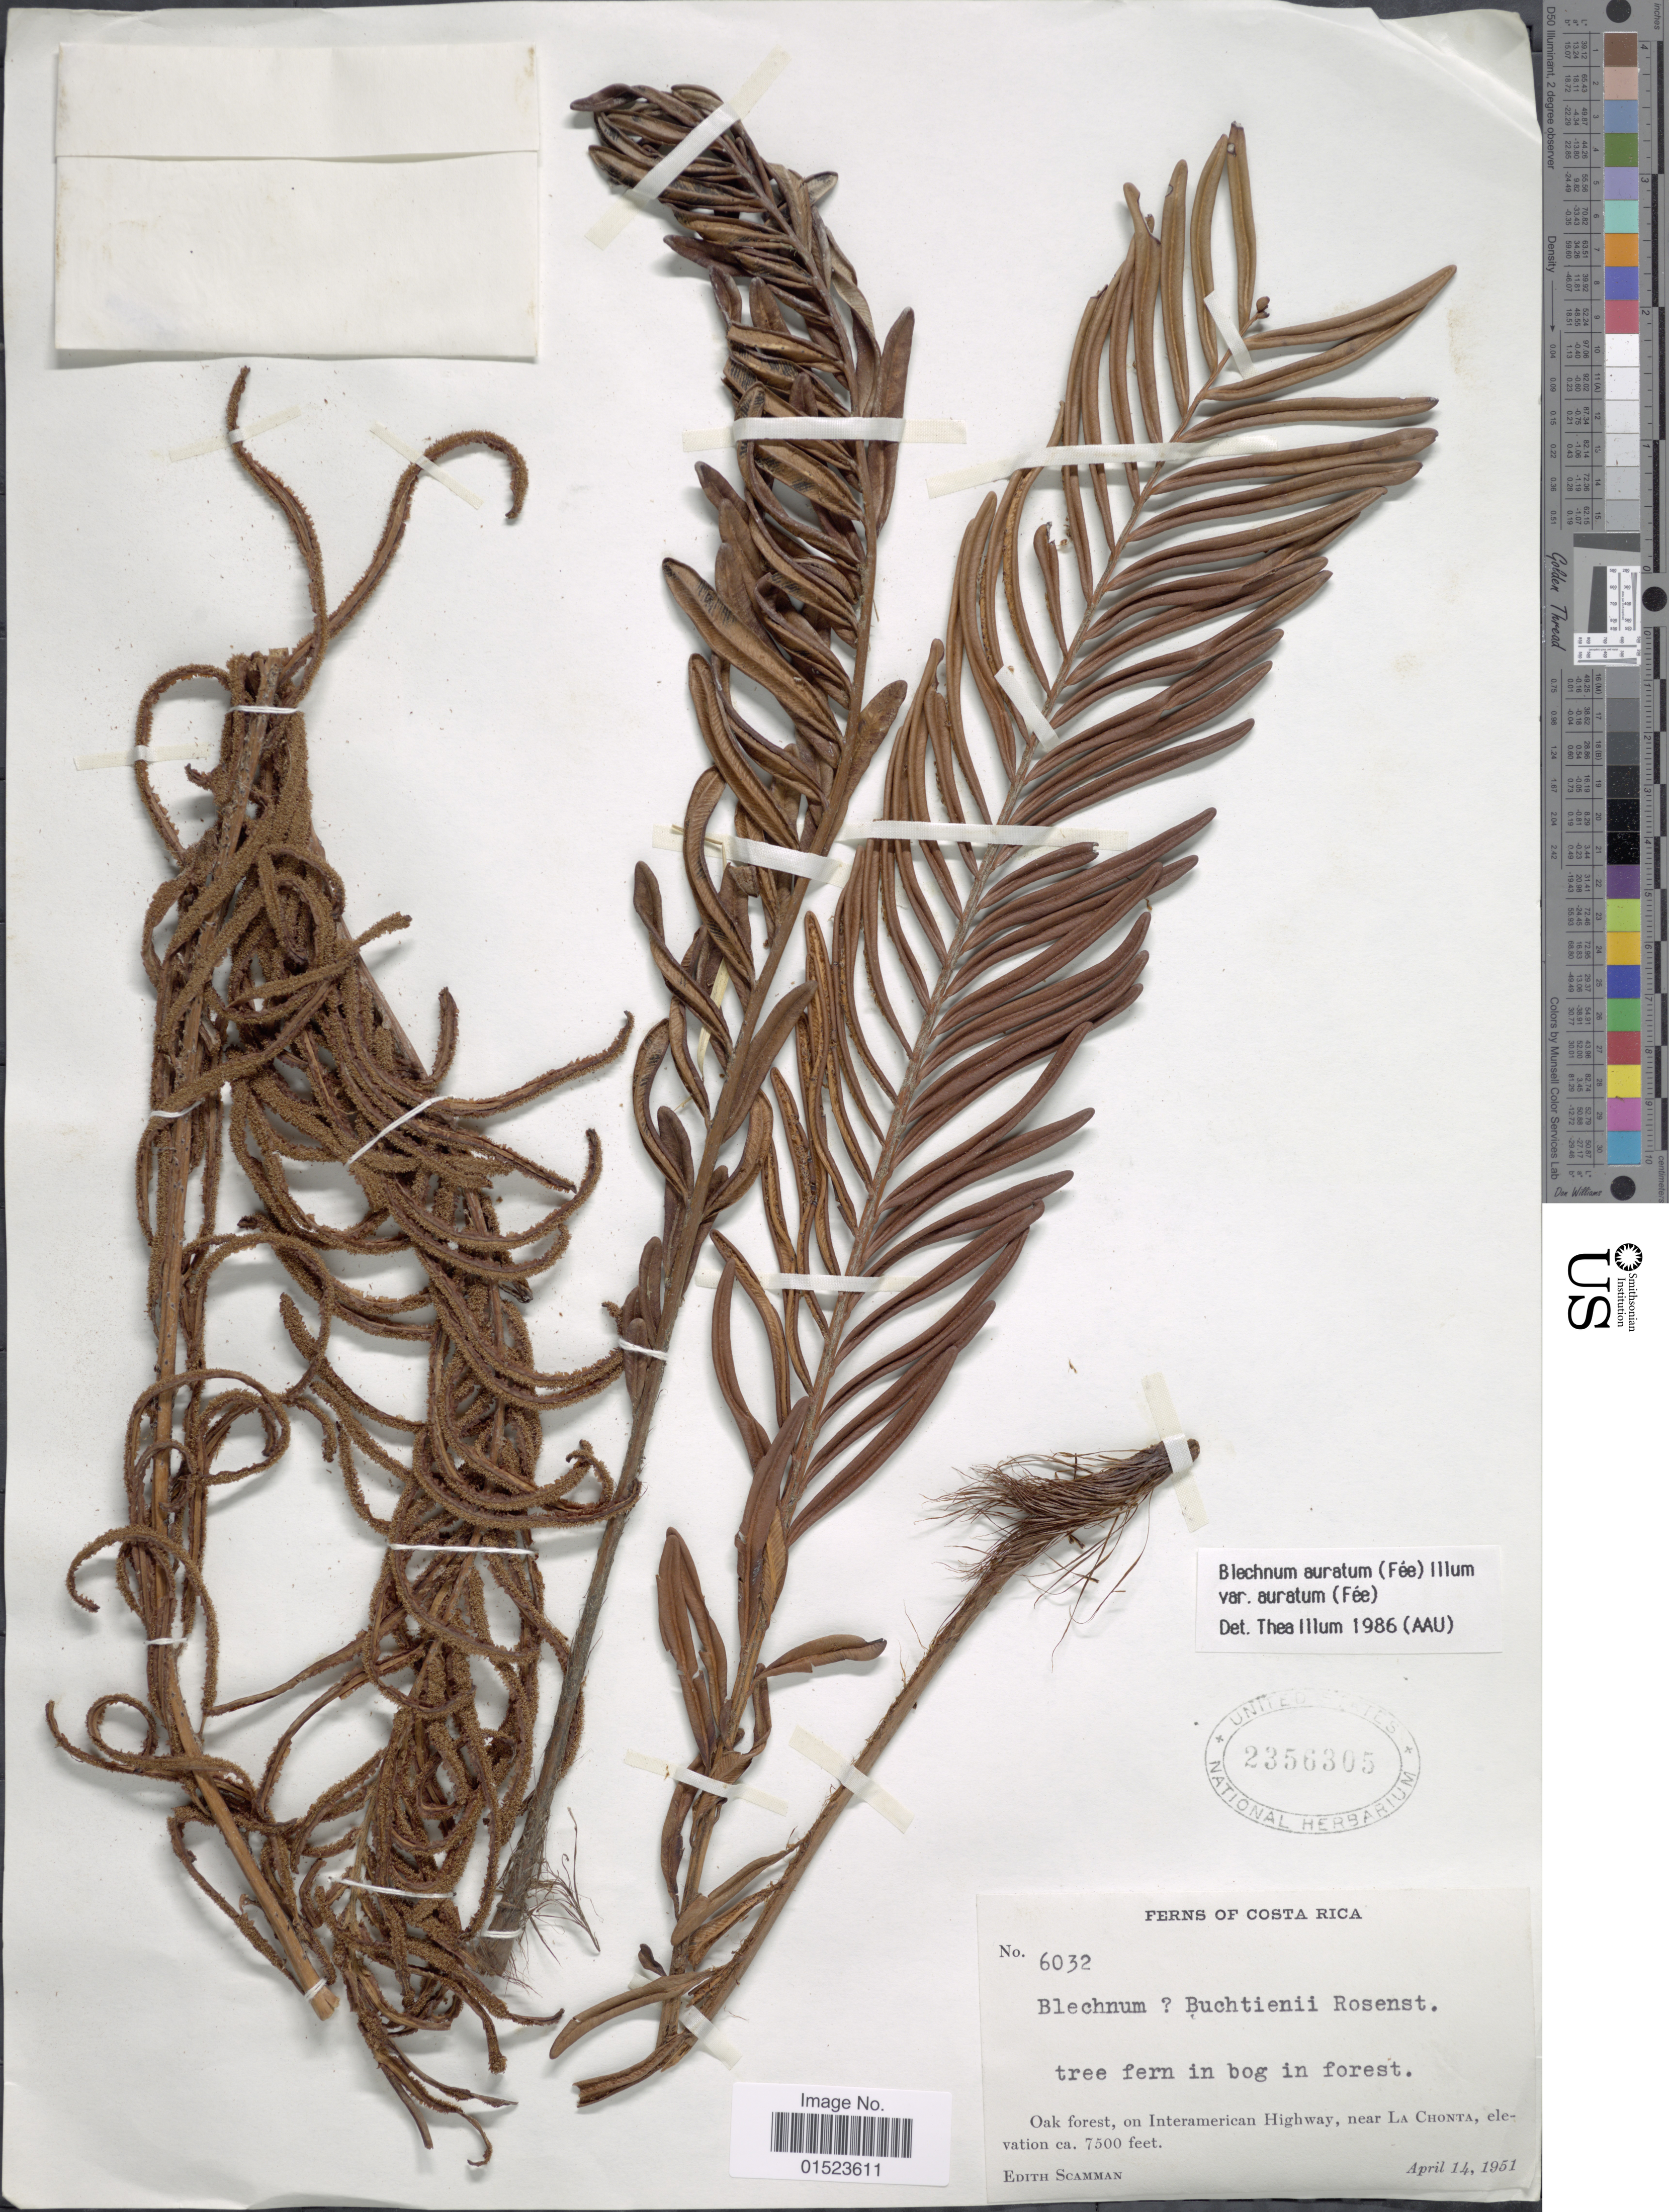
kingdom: Plantae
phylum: Tracheophyta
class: Polypodiopsida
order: Polypodiales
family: Blechnaceae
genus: Blechnum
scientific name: Blechnum auratum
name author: (Fée) R.M. Tryon & Stolze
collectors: E. Scamman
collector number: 6032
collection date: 1951-04-14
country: Costa Rica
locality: Oak forest, on Interamerican Highway, near La Chonta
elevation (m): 2286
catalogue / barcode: US 2356305